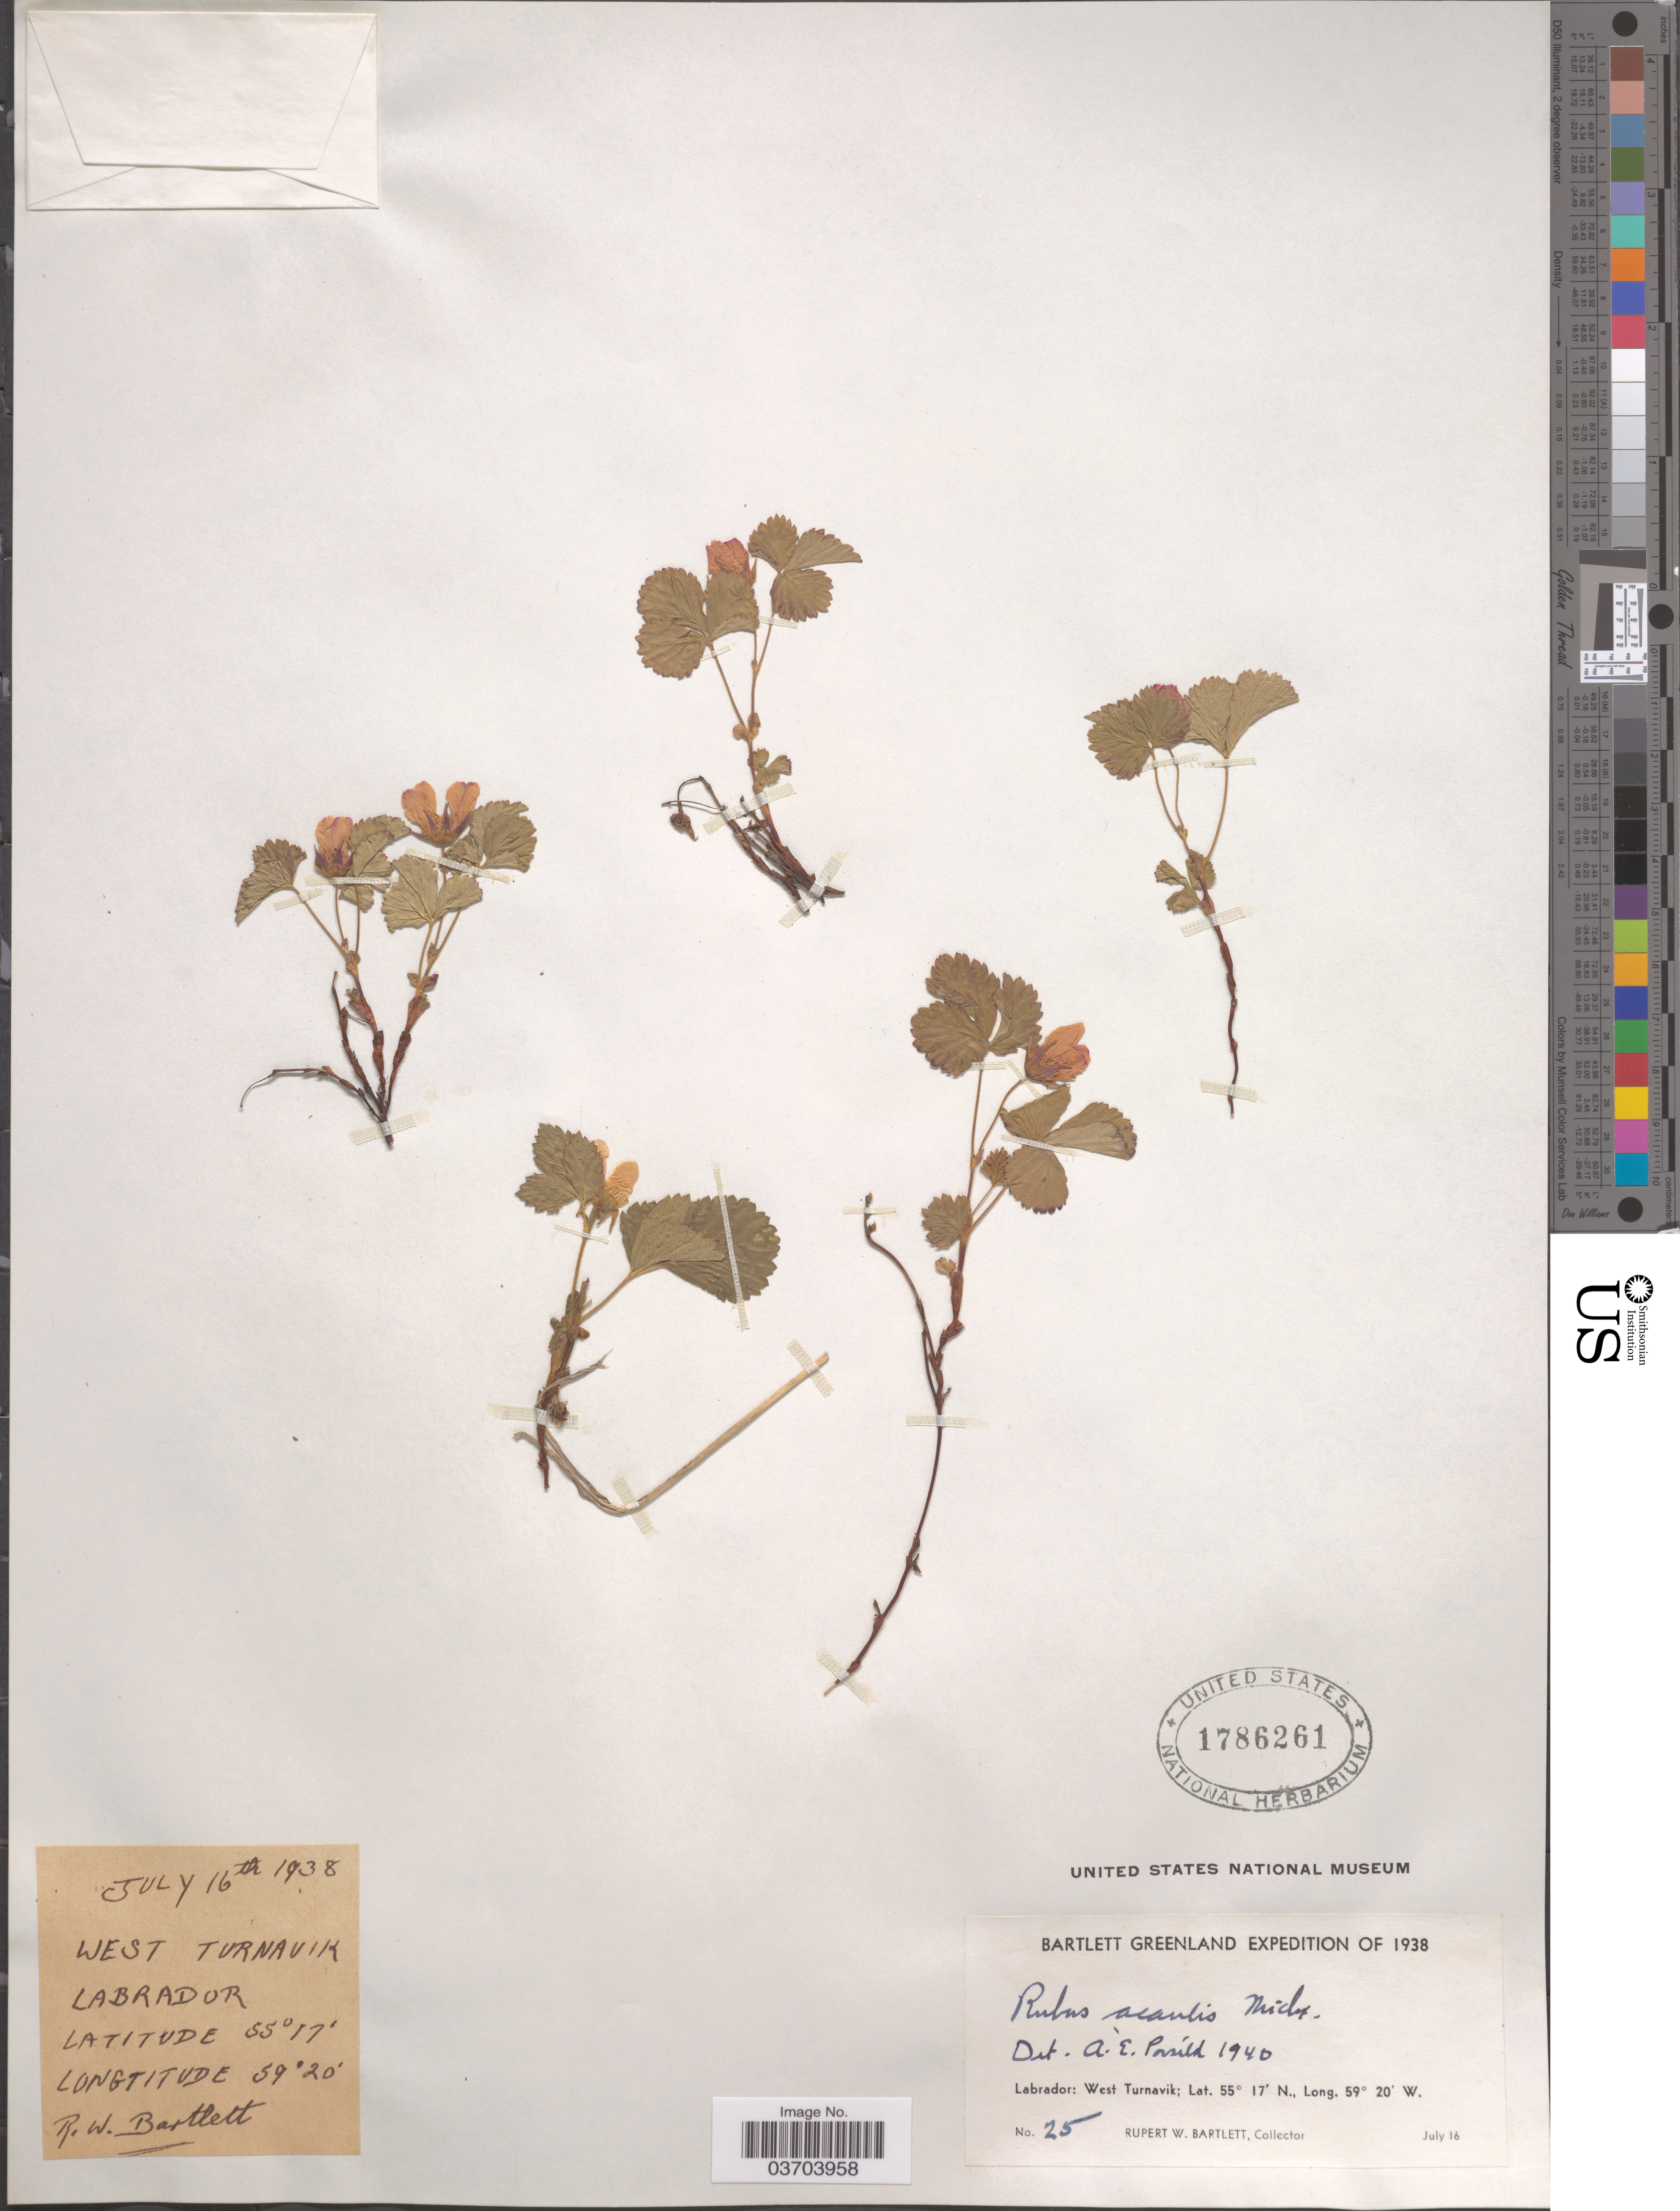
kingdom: Plantae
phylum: Tracheophyta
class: Magnoliopsida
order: Rosales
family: Rosaceae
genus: Rubus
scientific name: Rubus acaulis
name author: Michx.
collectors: R. W. Bartlett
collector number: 25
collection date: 1938-07-16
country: Canada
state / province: Newfoundland and Labrador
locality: Greenland. Labrador: West Turnavik.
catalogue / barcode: US 1786261